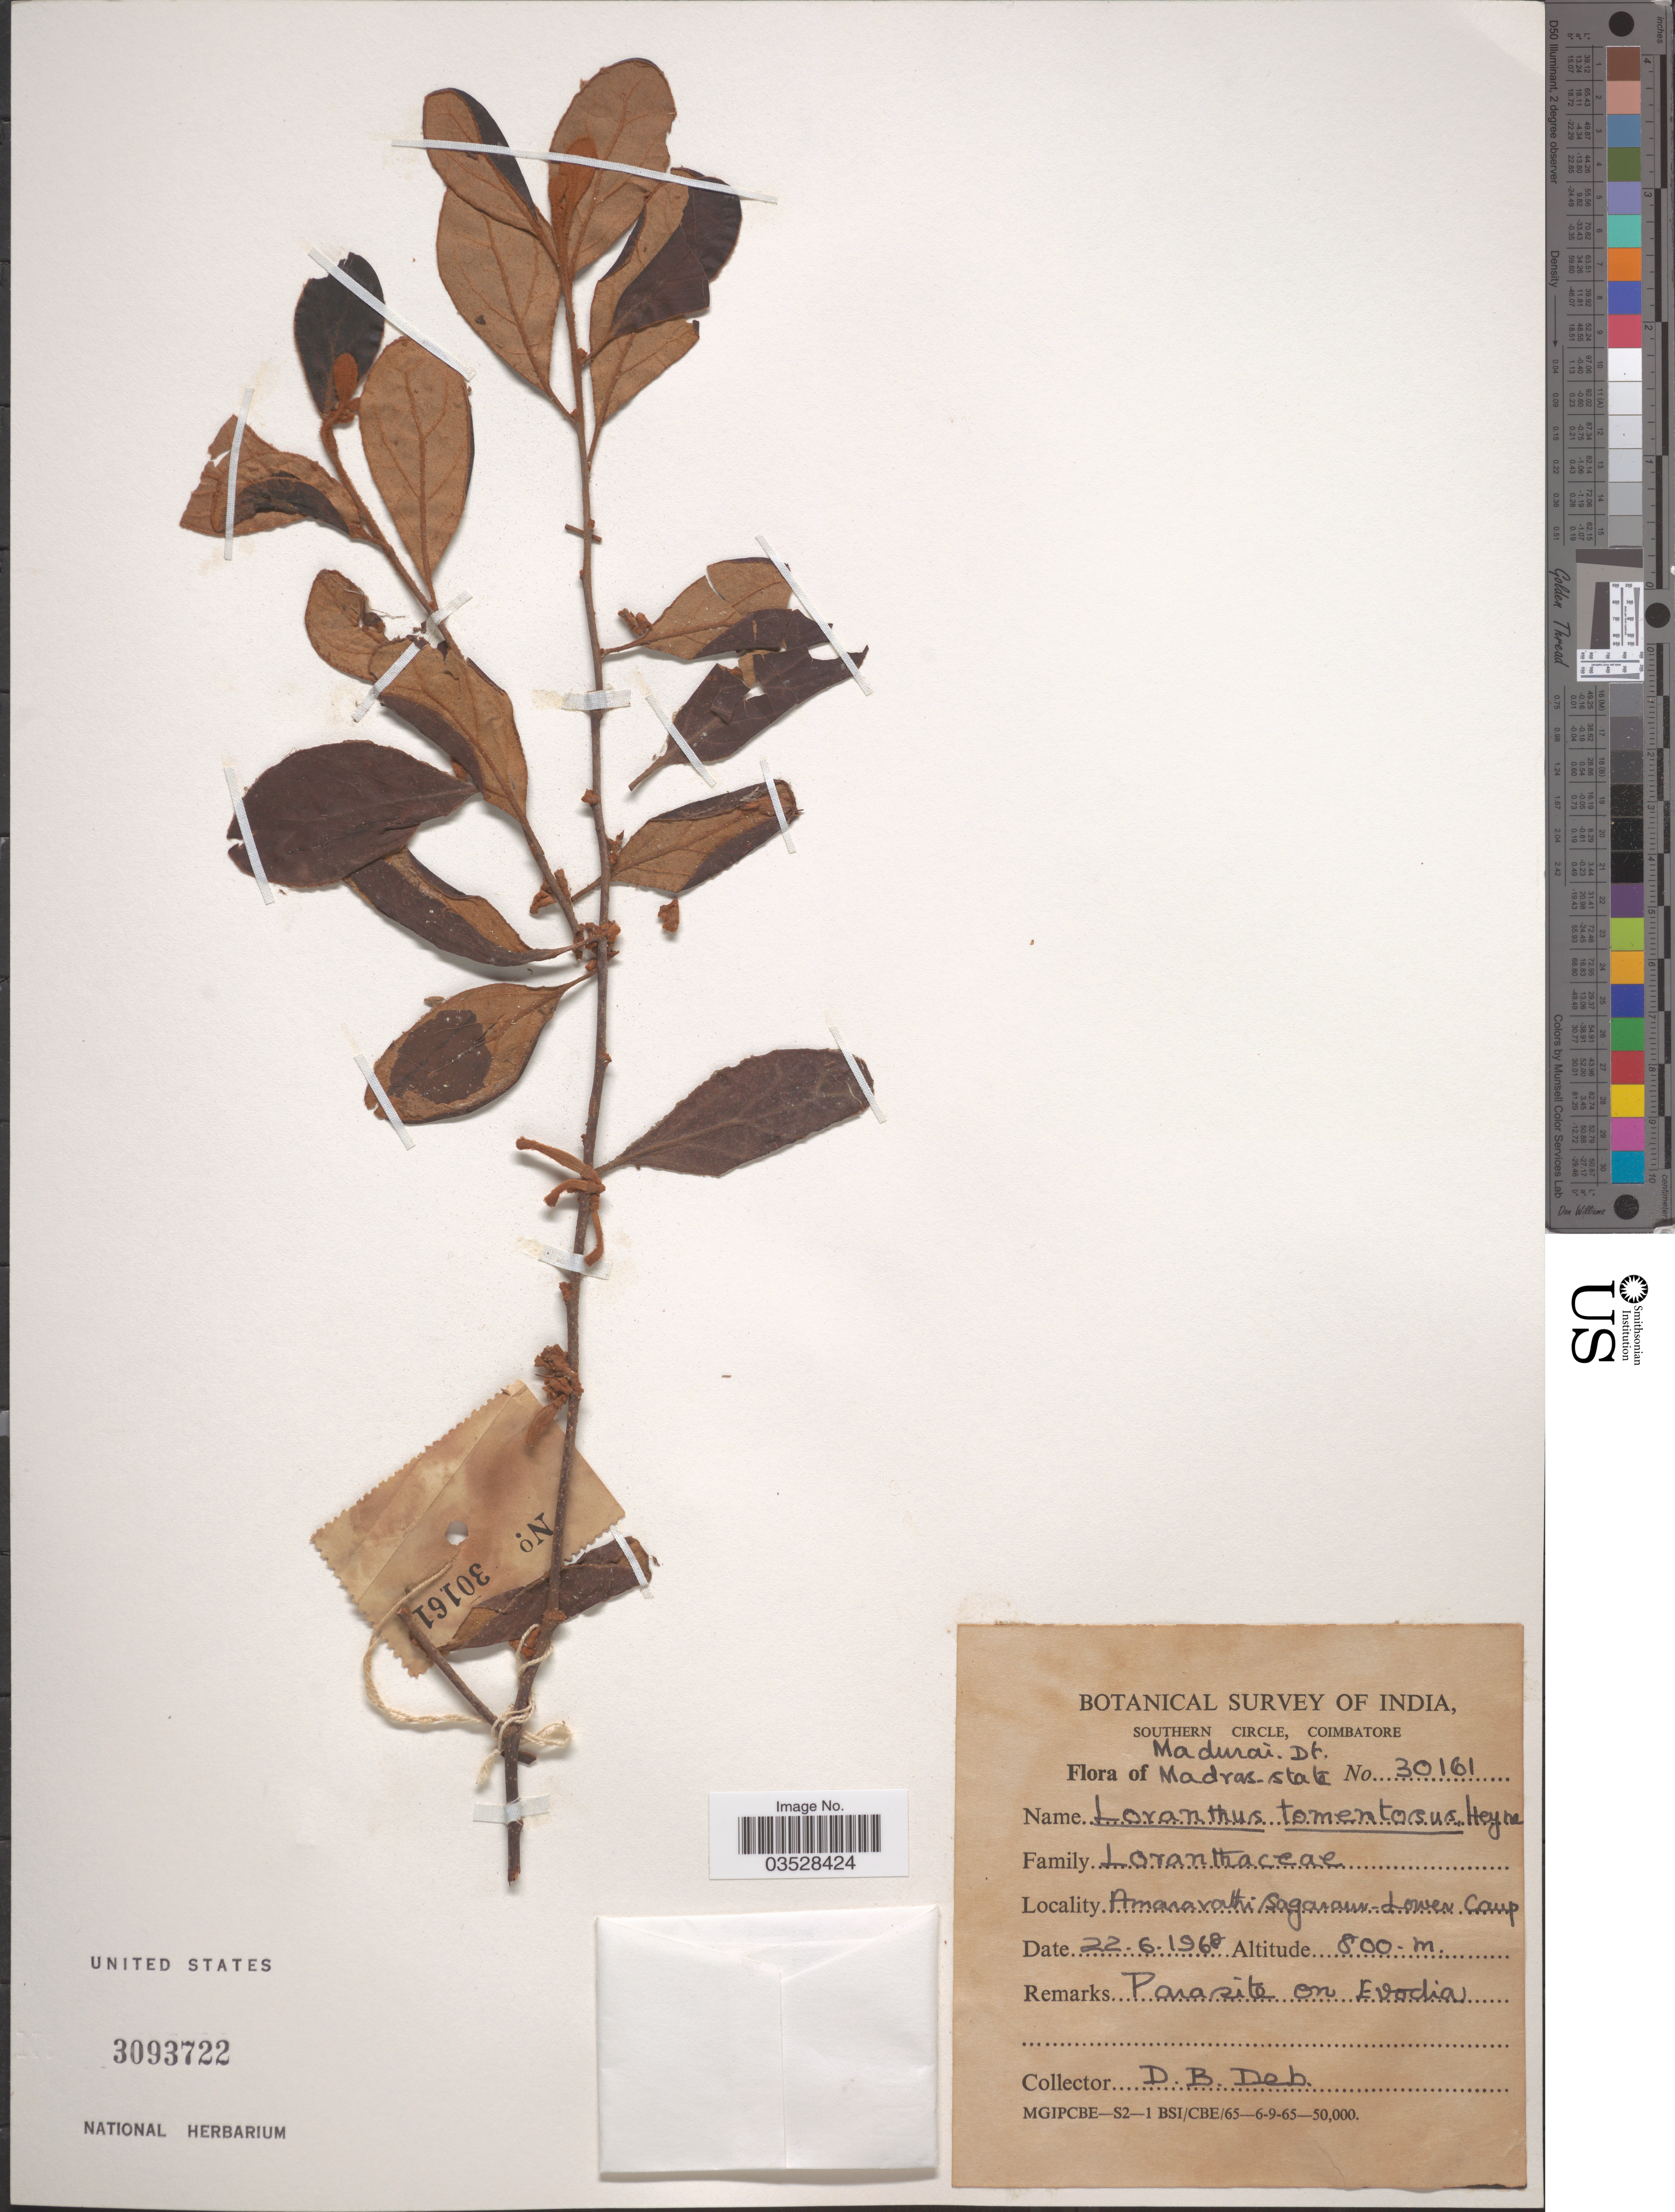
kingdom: Plantae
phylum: Tracheophyta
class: Magnoliopsida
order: Santalales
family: Loranthaceae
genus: Loranthus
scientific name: Loranthus tomentosus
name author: B. Heyne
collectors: D. Deb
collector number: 30161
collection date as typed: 22-6-1968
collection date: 1968-06-22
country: India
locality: Madurai. Dt. Madras State. Amaravathi Sagaram-Lower Camp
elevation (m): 800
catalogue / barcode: US 3093722